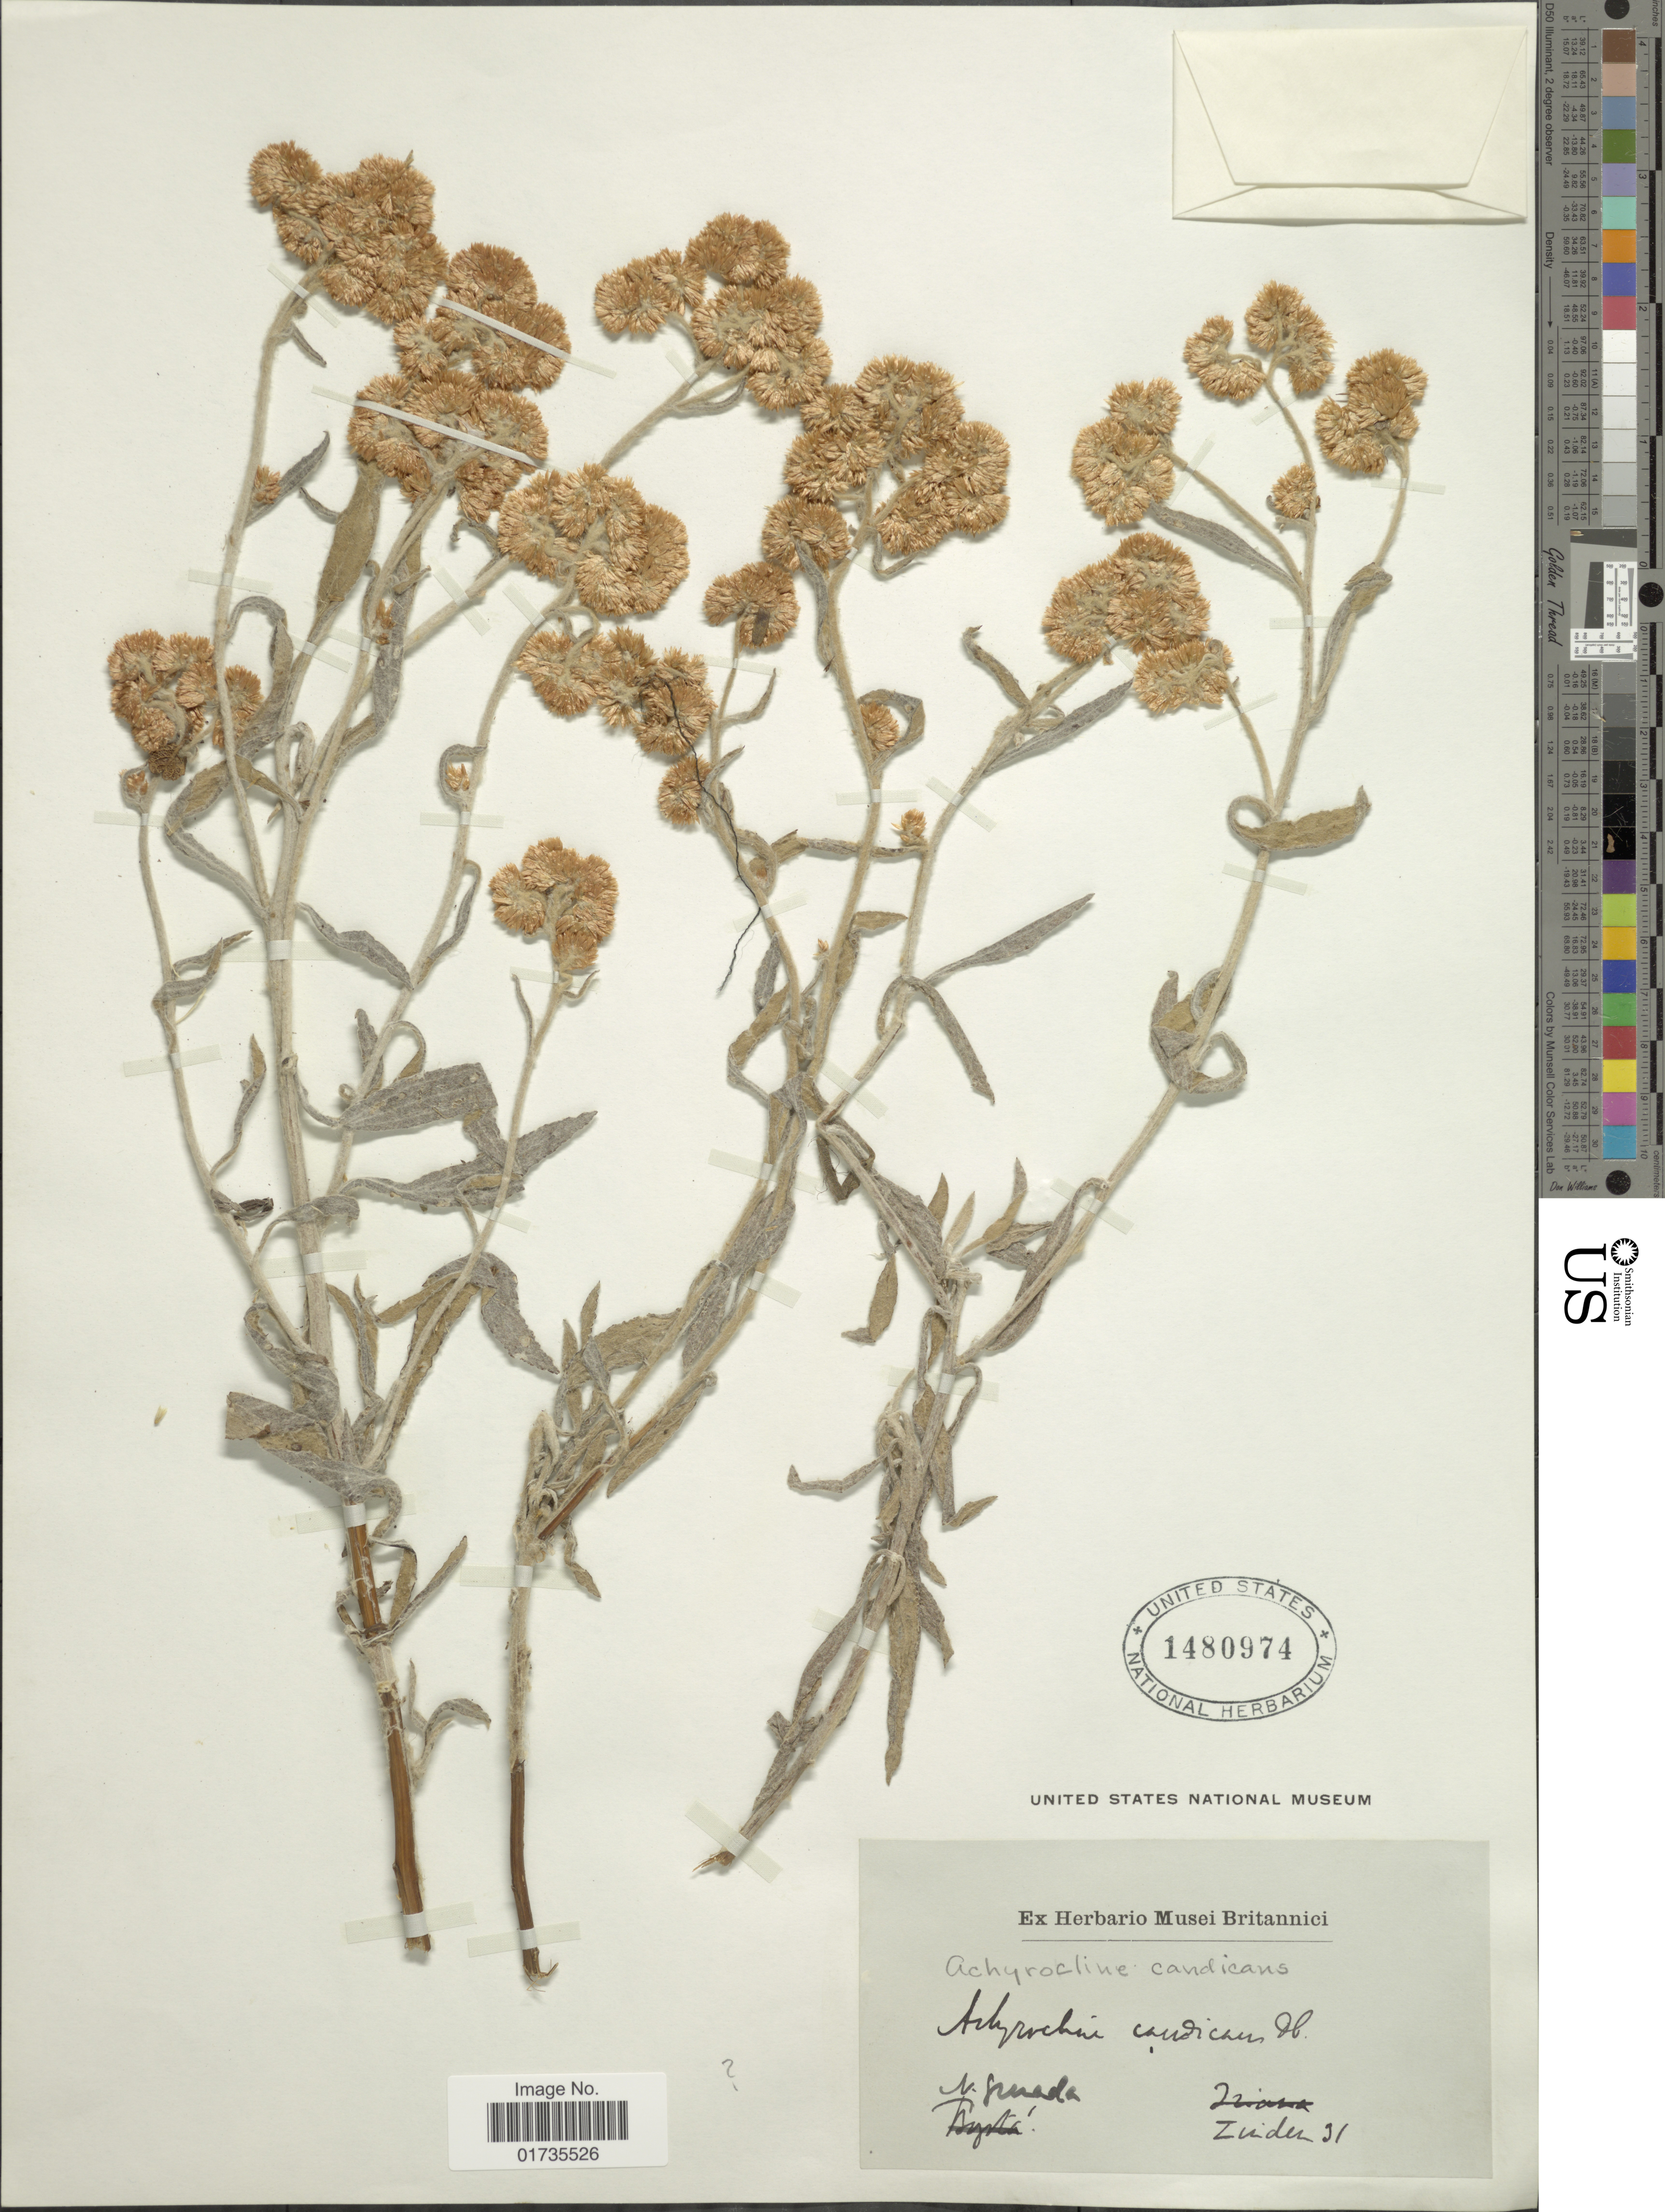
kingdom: Plantae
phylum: Tracheophyta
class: Magnoliopsida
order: Asterales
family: Asteraceae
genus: Achyrocline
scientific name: Achyrocline candicans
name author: (Kunth) DC.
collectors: -- Linden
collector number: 31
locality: N. Grenada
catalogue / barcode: US 1480974